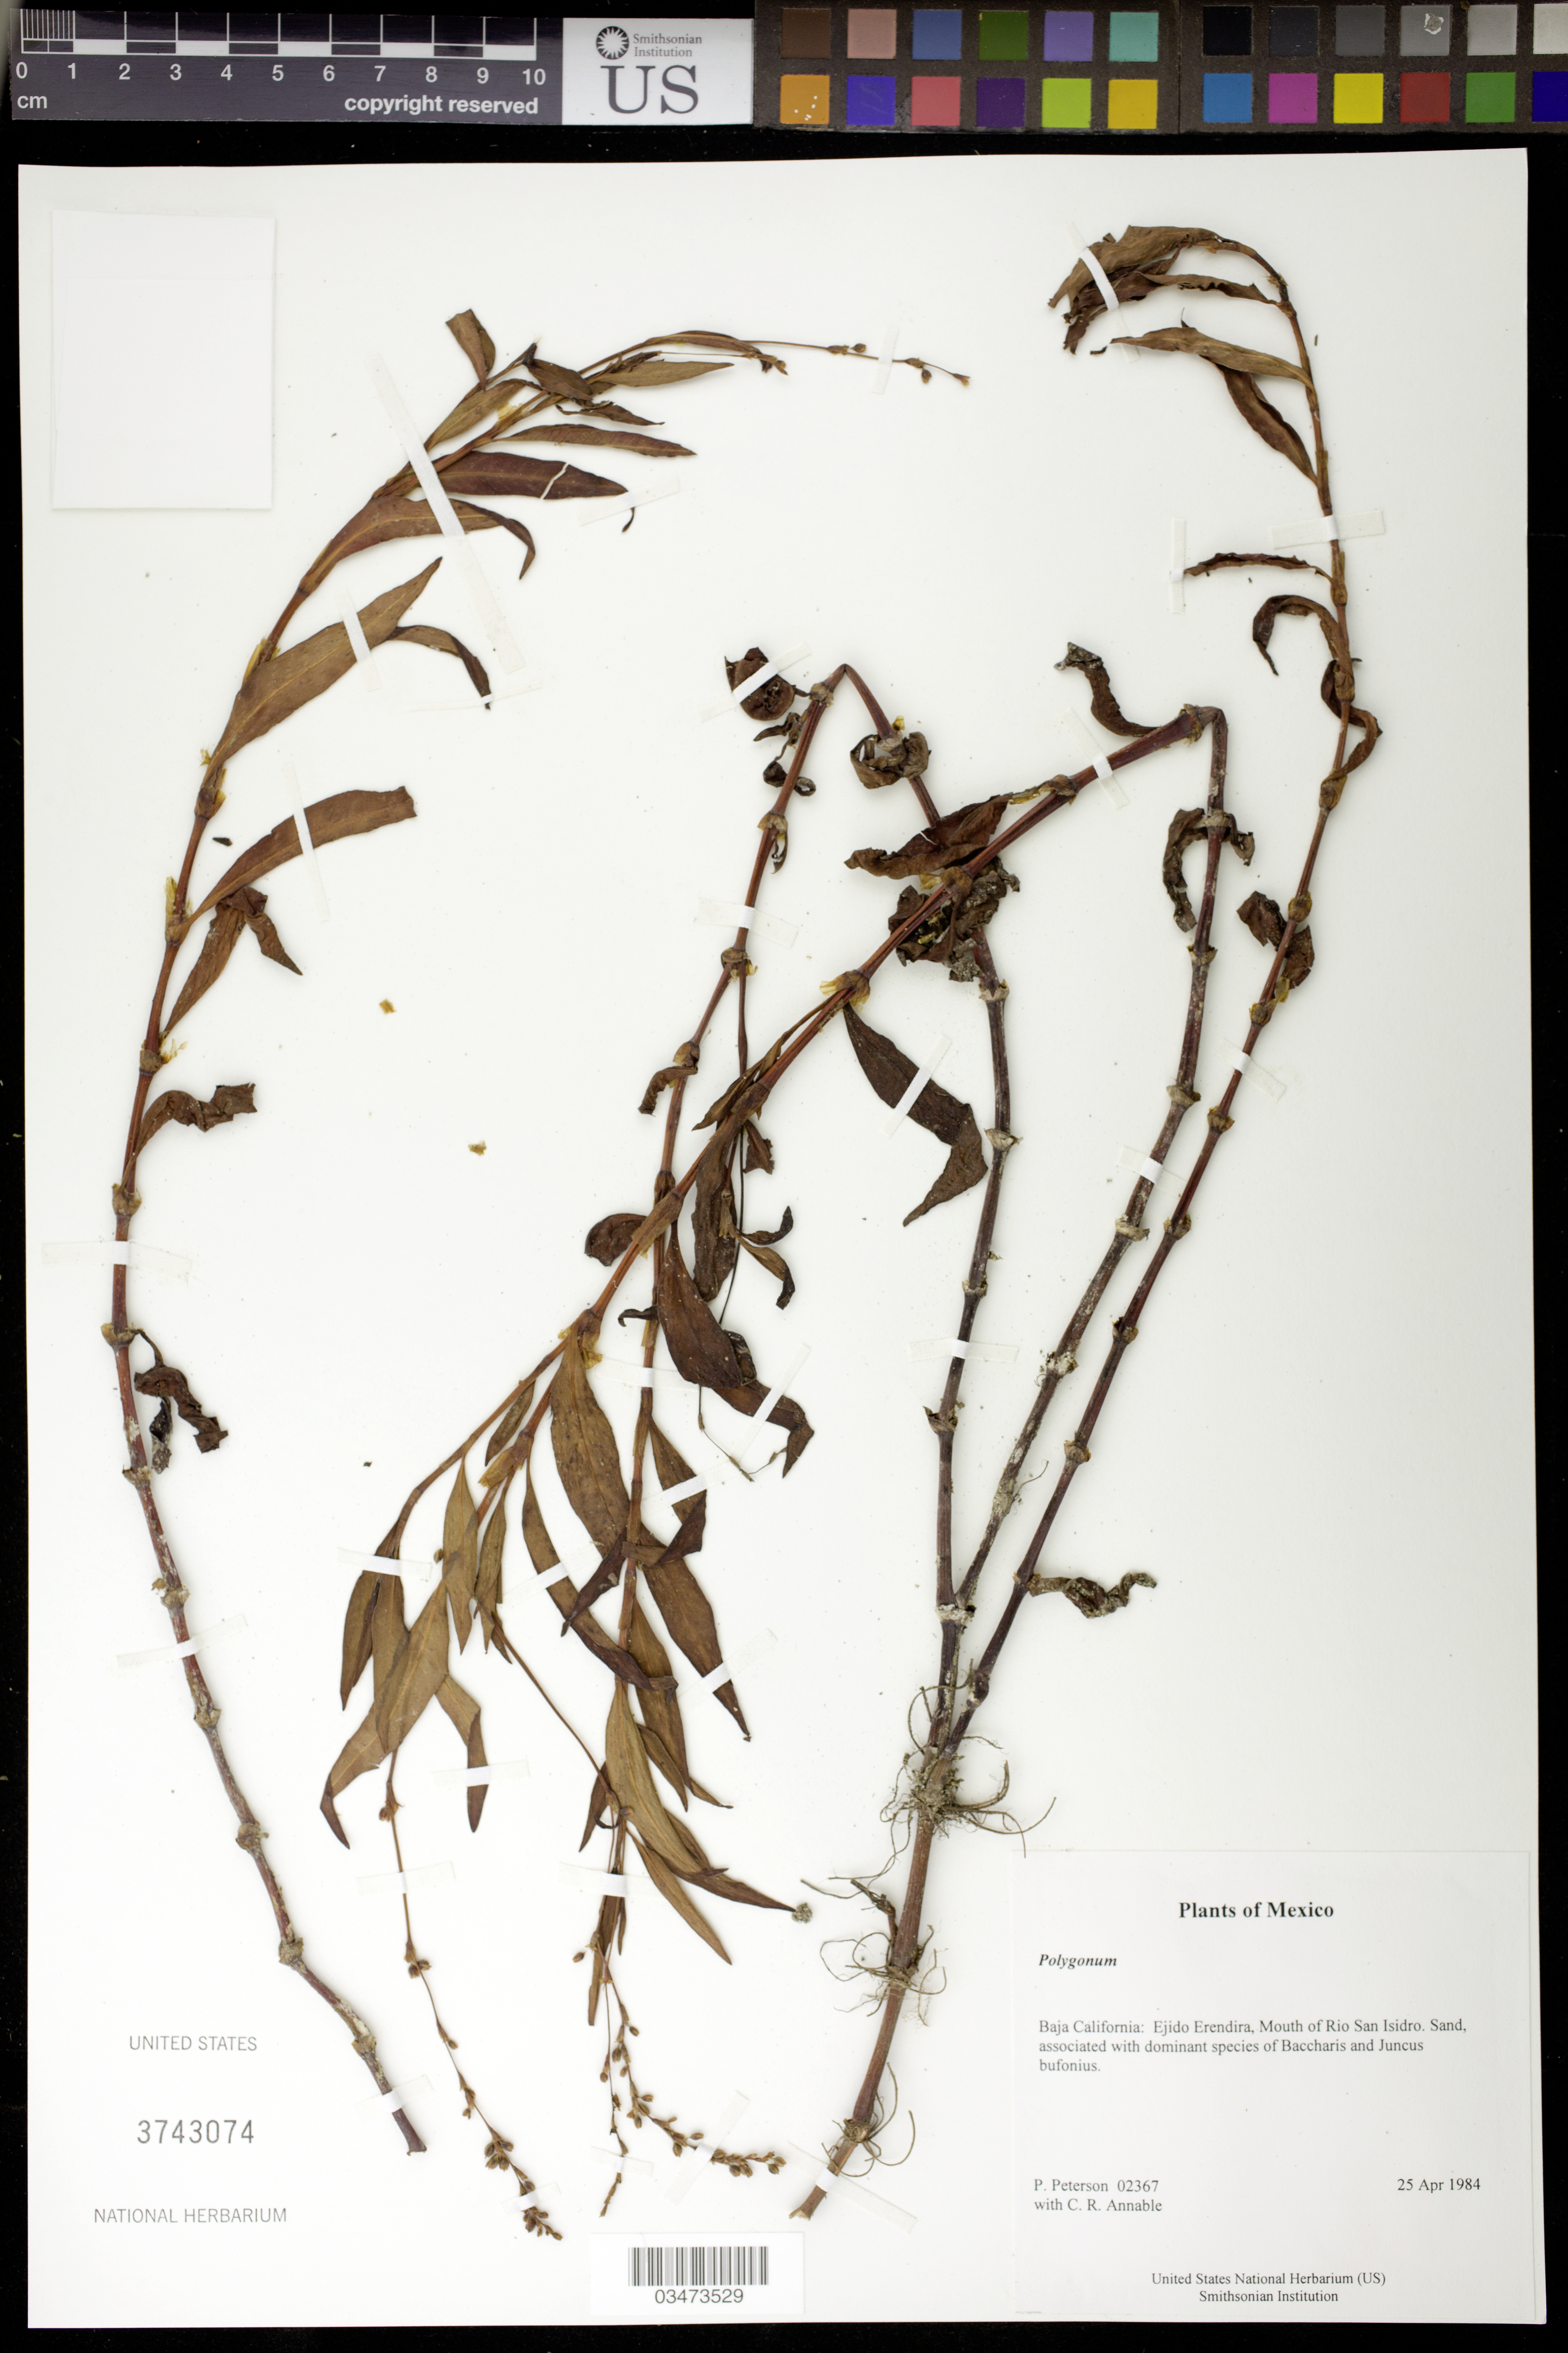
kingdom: Plantae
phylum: Tracheophyta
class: Magnoliopsida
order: Caryophyllales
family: Polygonaceae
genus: Polygonum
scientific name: Polygonum sp.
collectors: P. M. Peterson & C. R. Annable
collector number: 02367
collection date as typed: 25 Apr 1984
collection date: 1984-04-25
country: Mexico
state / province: Baja California Norte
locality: Ejido Erendira, Mouth of Rio San Isidro.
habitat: Sand, associated with dominant species of Baccharis and Juncus bufonius.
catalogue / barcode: US 3743074